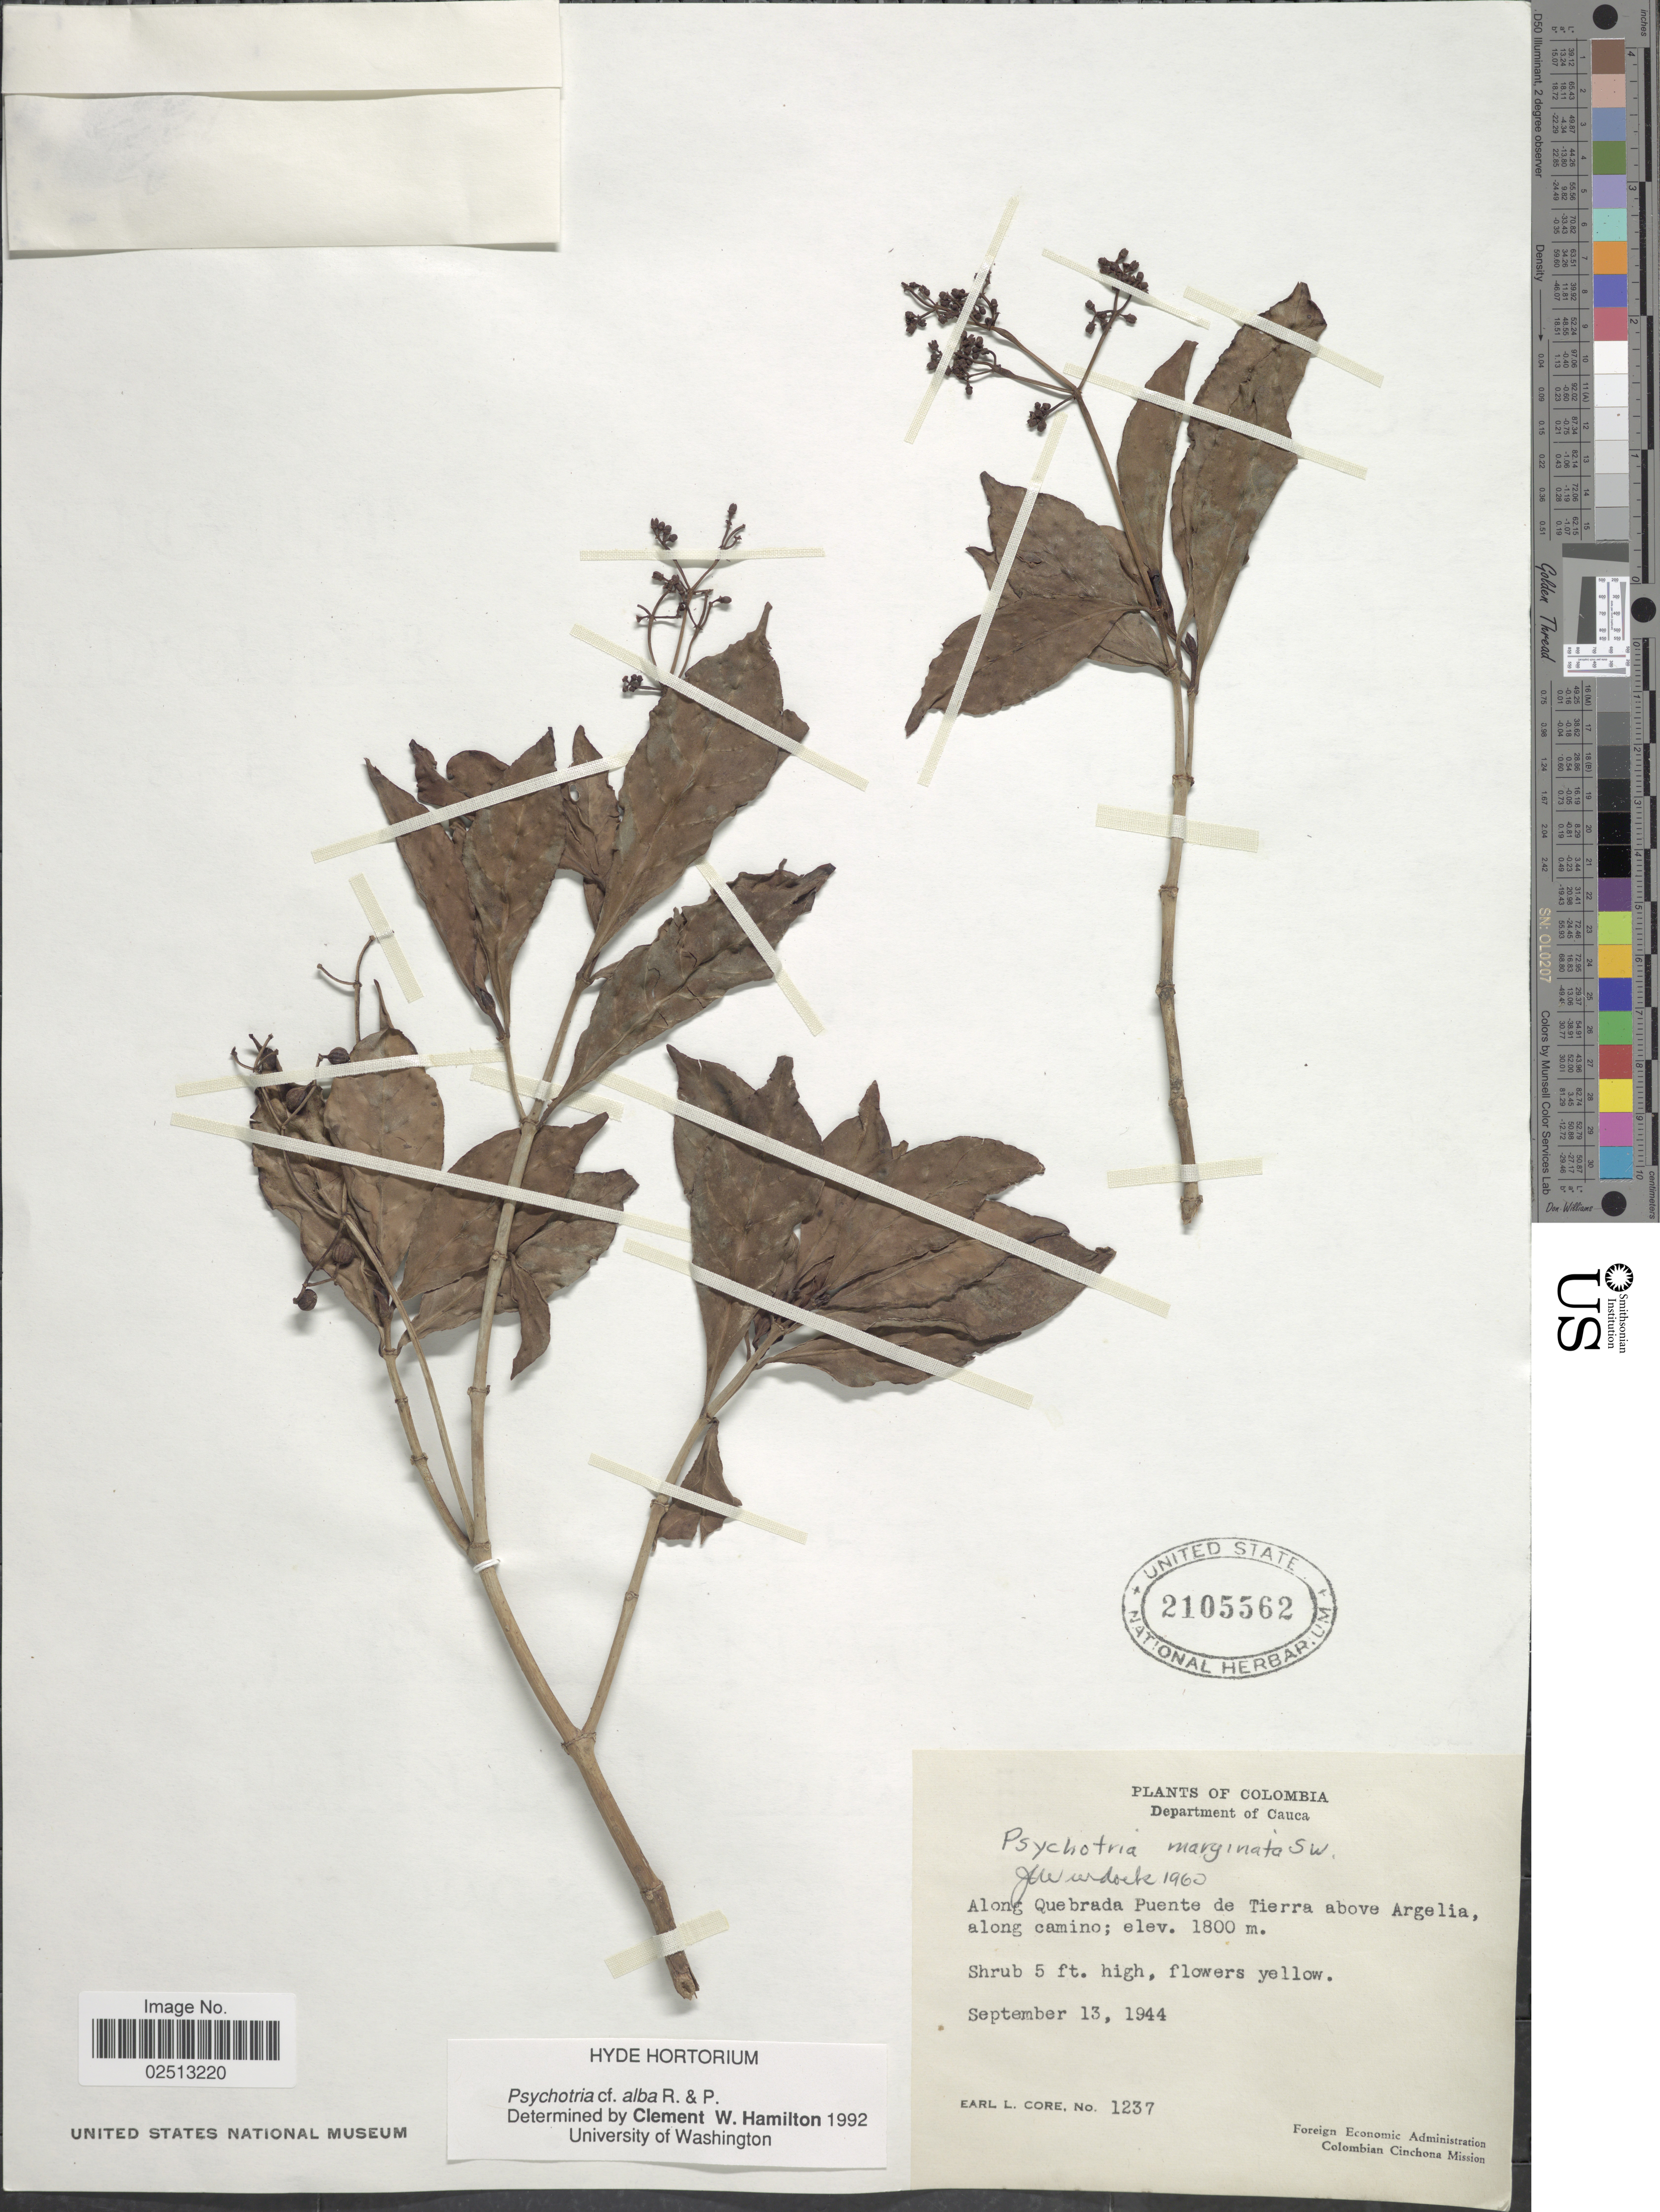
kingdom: Plantae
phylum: Tracheophyta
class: Magnoliopsida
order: Gentianales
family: Rubiaceae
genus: Psychotria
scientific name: Psychotria alba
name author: Ruiz & Pav.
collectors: E. L. Core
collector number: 1237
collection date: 1944-09-13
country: Colombia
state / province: Cauca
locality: Departament of Cauca. Along Quebrada Puente de Tierra above Argelia, along camino.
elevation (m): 1800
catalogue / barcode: US 2105562